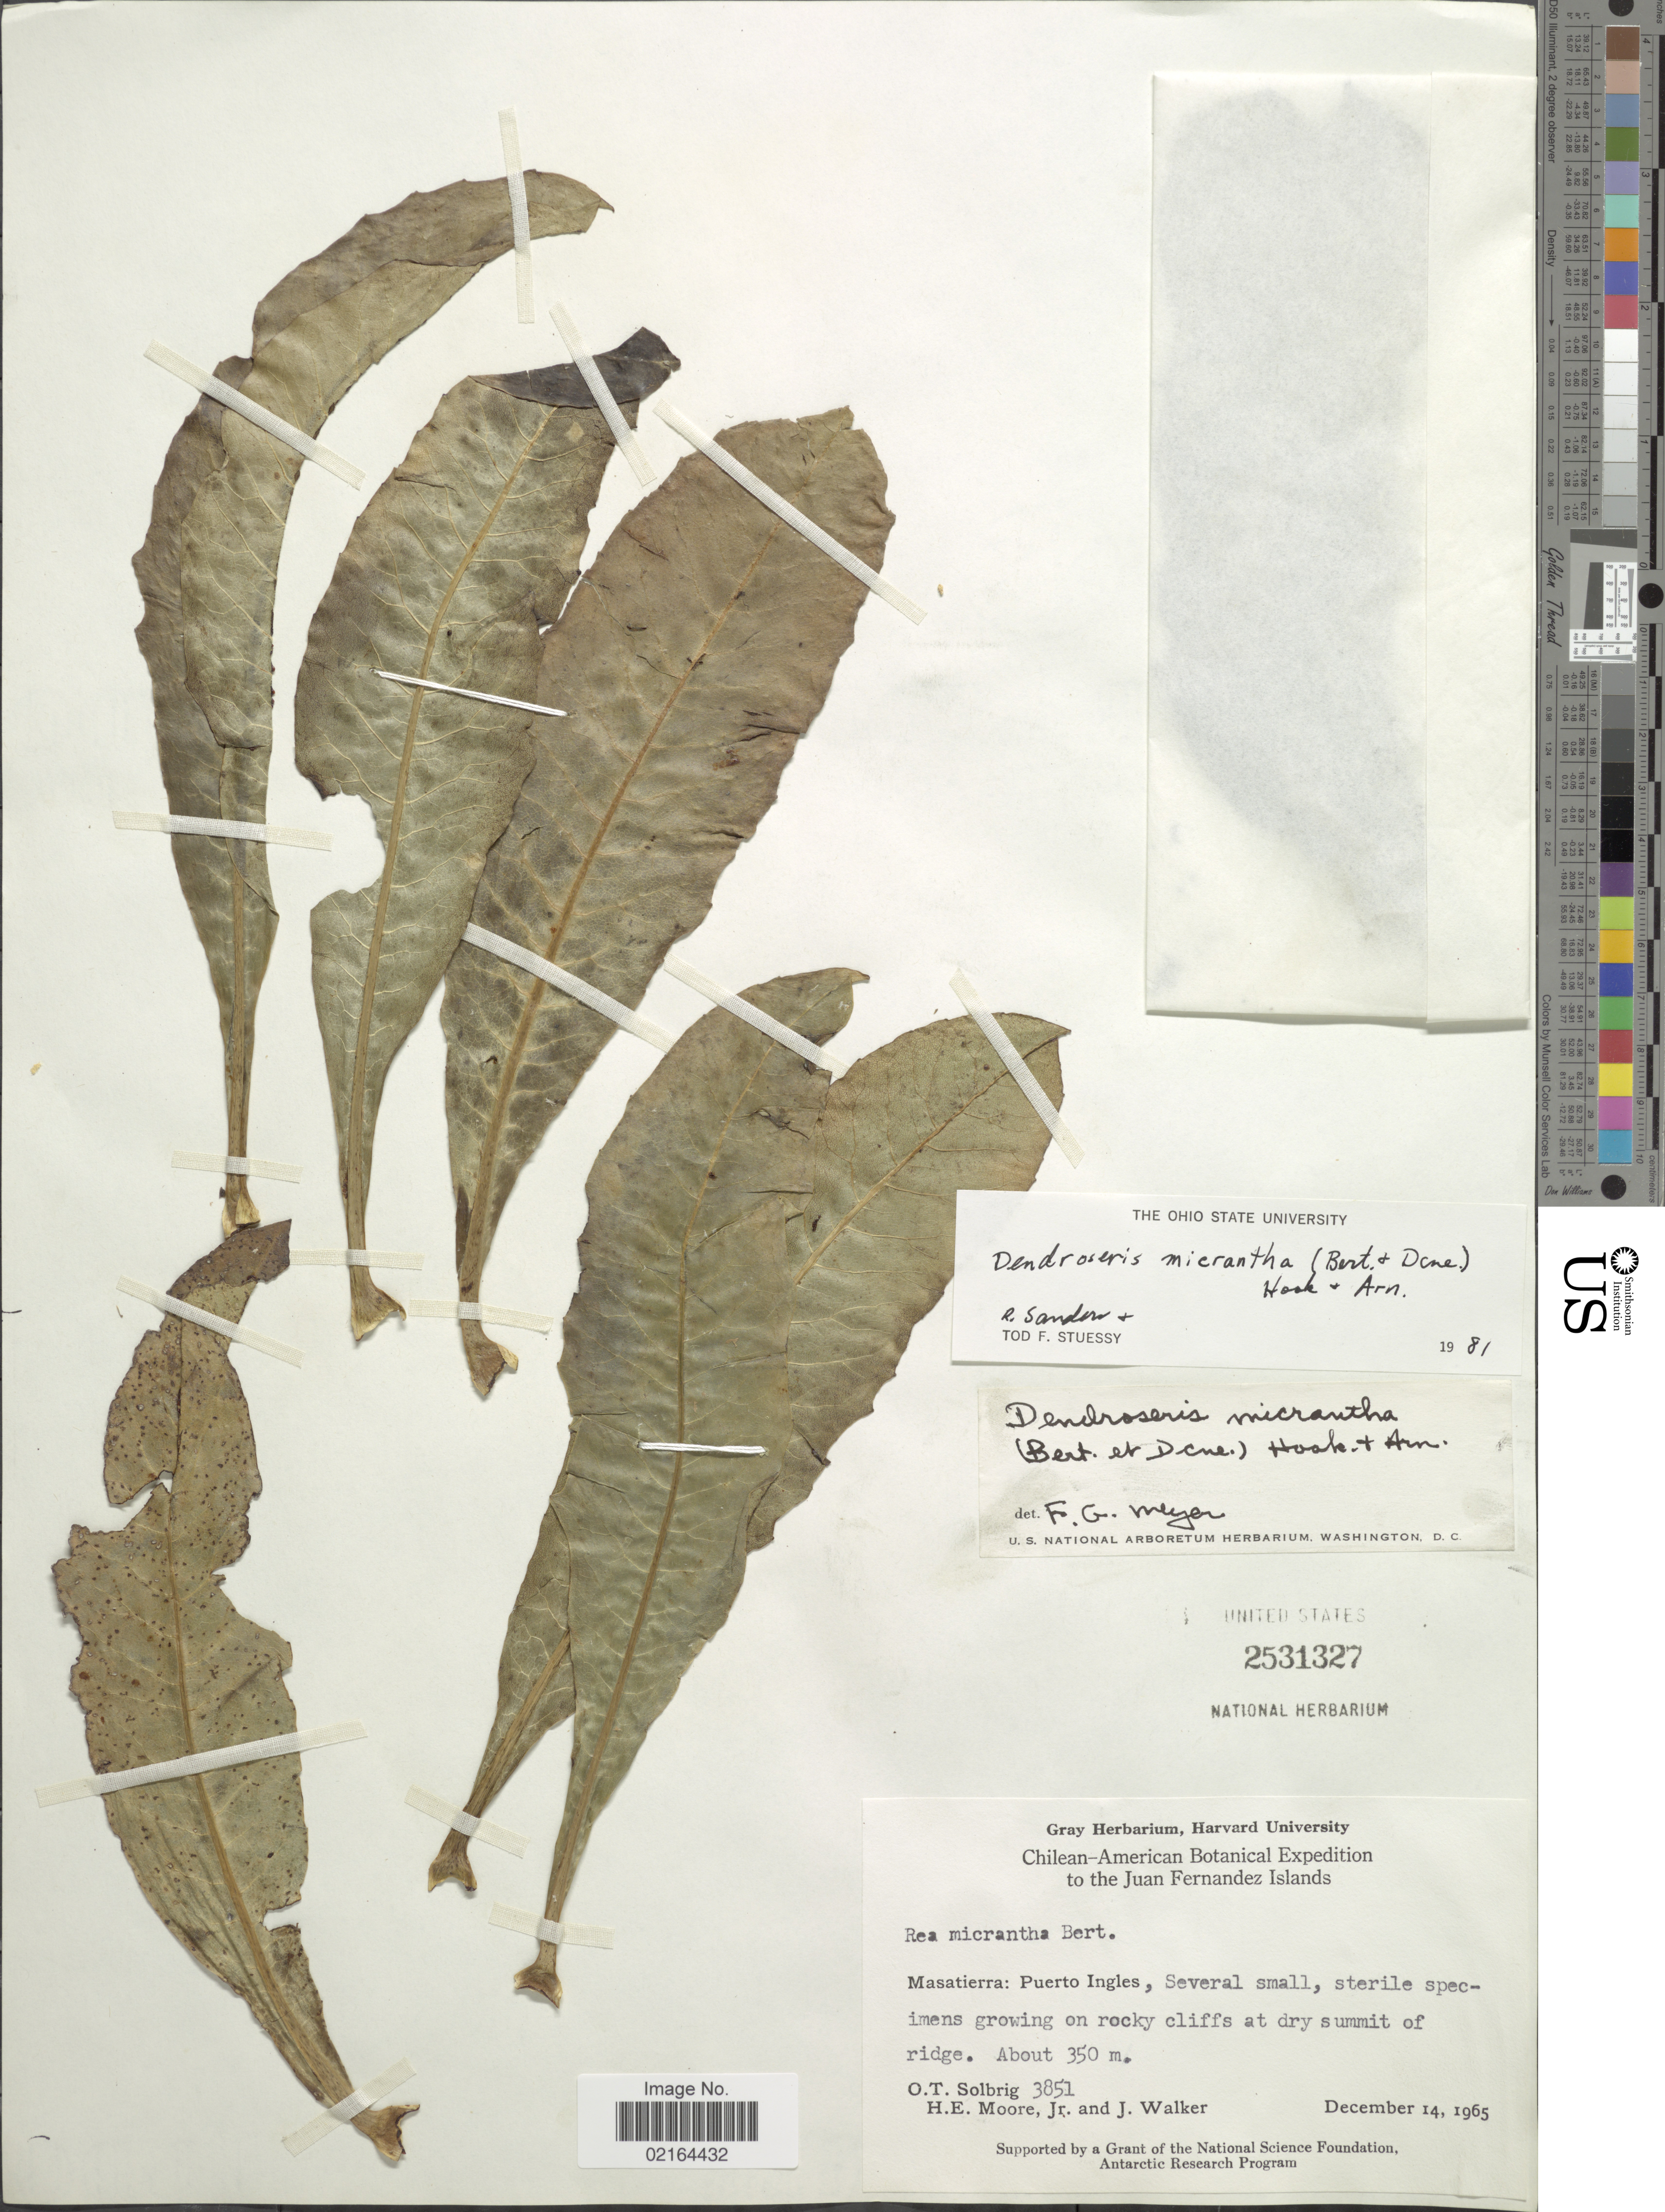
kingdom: Plantae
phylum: Tracheophyta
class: Magnoliopsida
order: Asterales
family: Asteraceae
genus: Sonchus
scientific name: Sonchus micranthus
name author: (Bertero ex Decne.) S.C. Kim & Mejías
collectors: O. T. Solbrig, H. Moore & J. Walker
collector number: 3851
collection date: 1965-12-14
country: Chile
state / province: Valparaíso (V)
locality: Juan Fernandez Islands, Masatierra: Puerto Ingles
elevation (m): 350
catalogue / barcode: US 2531327